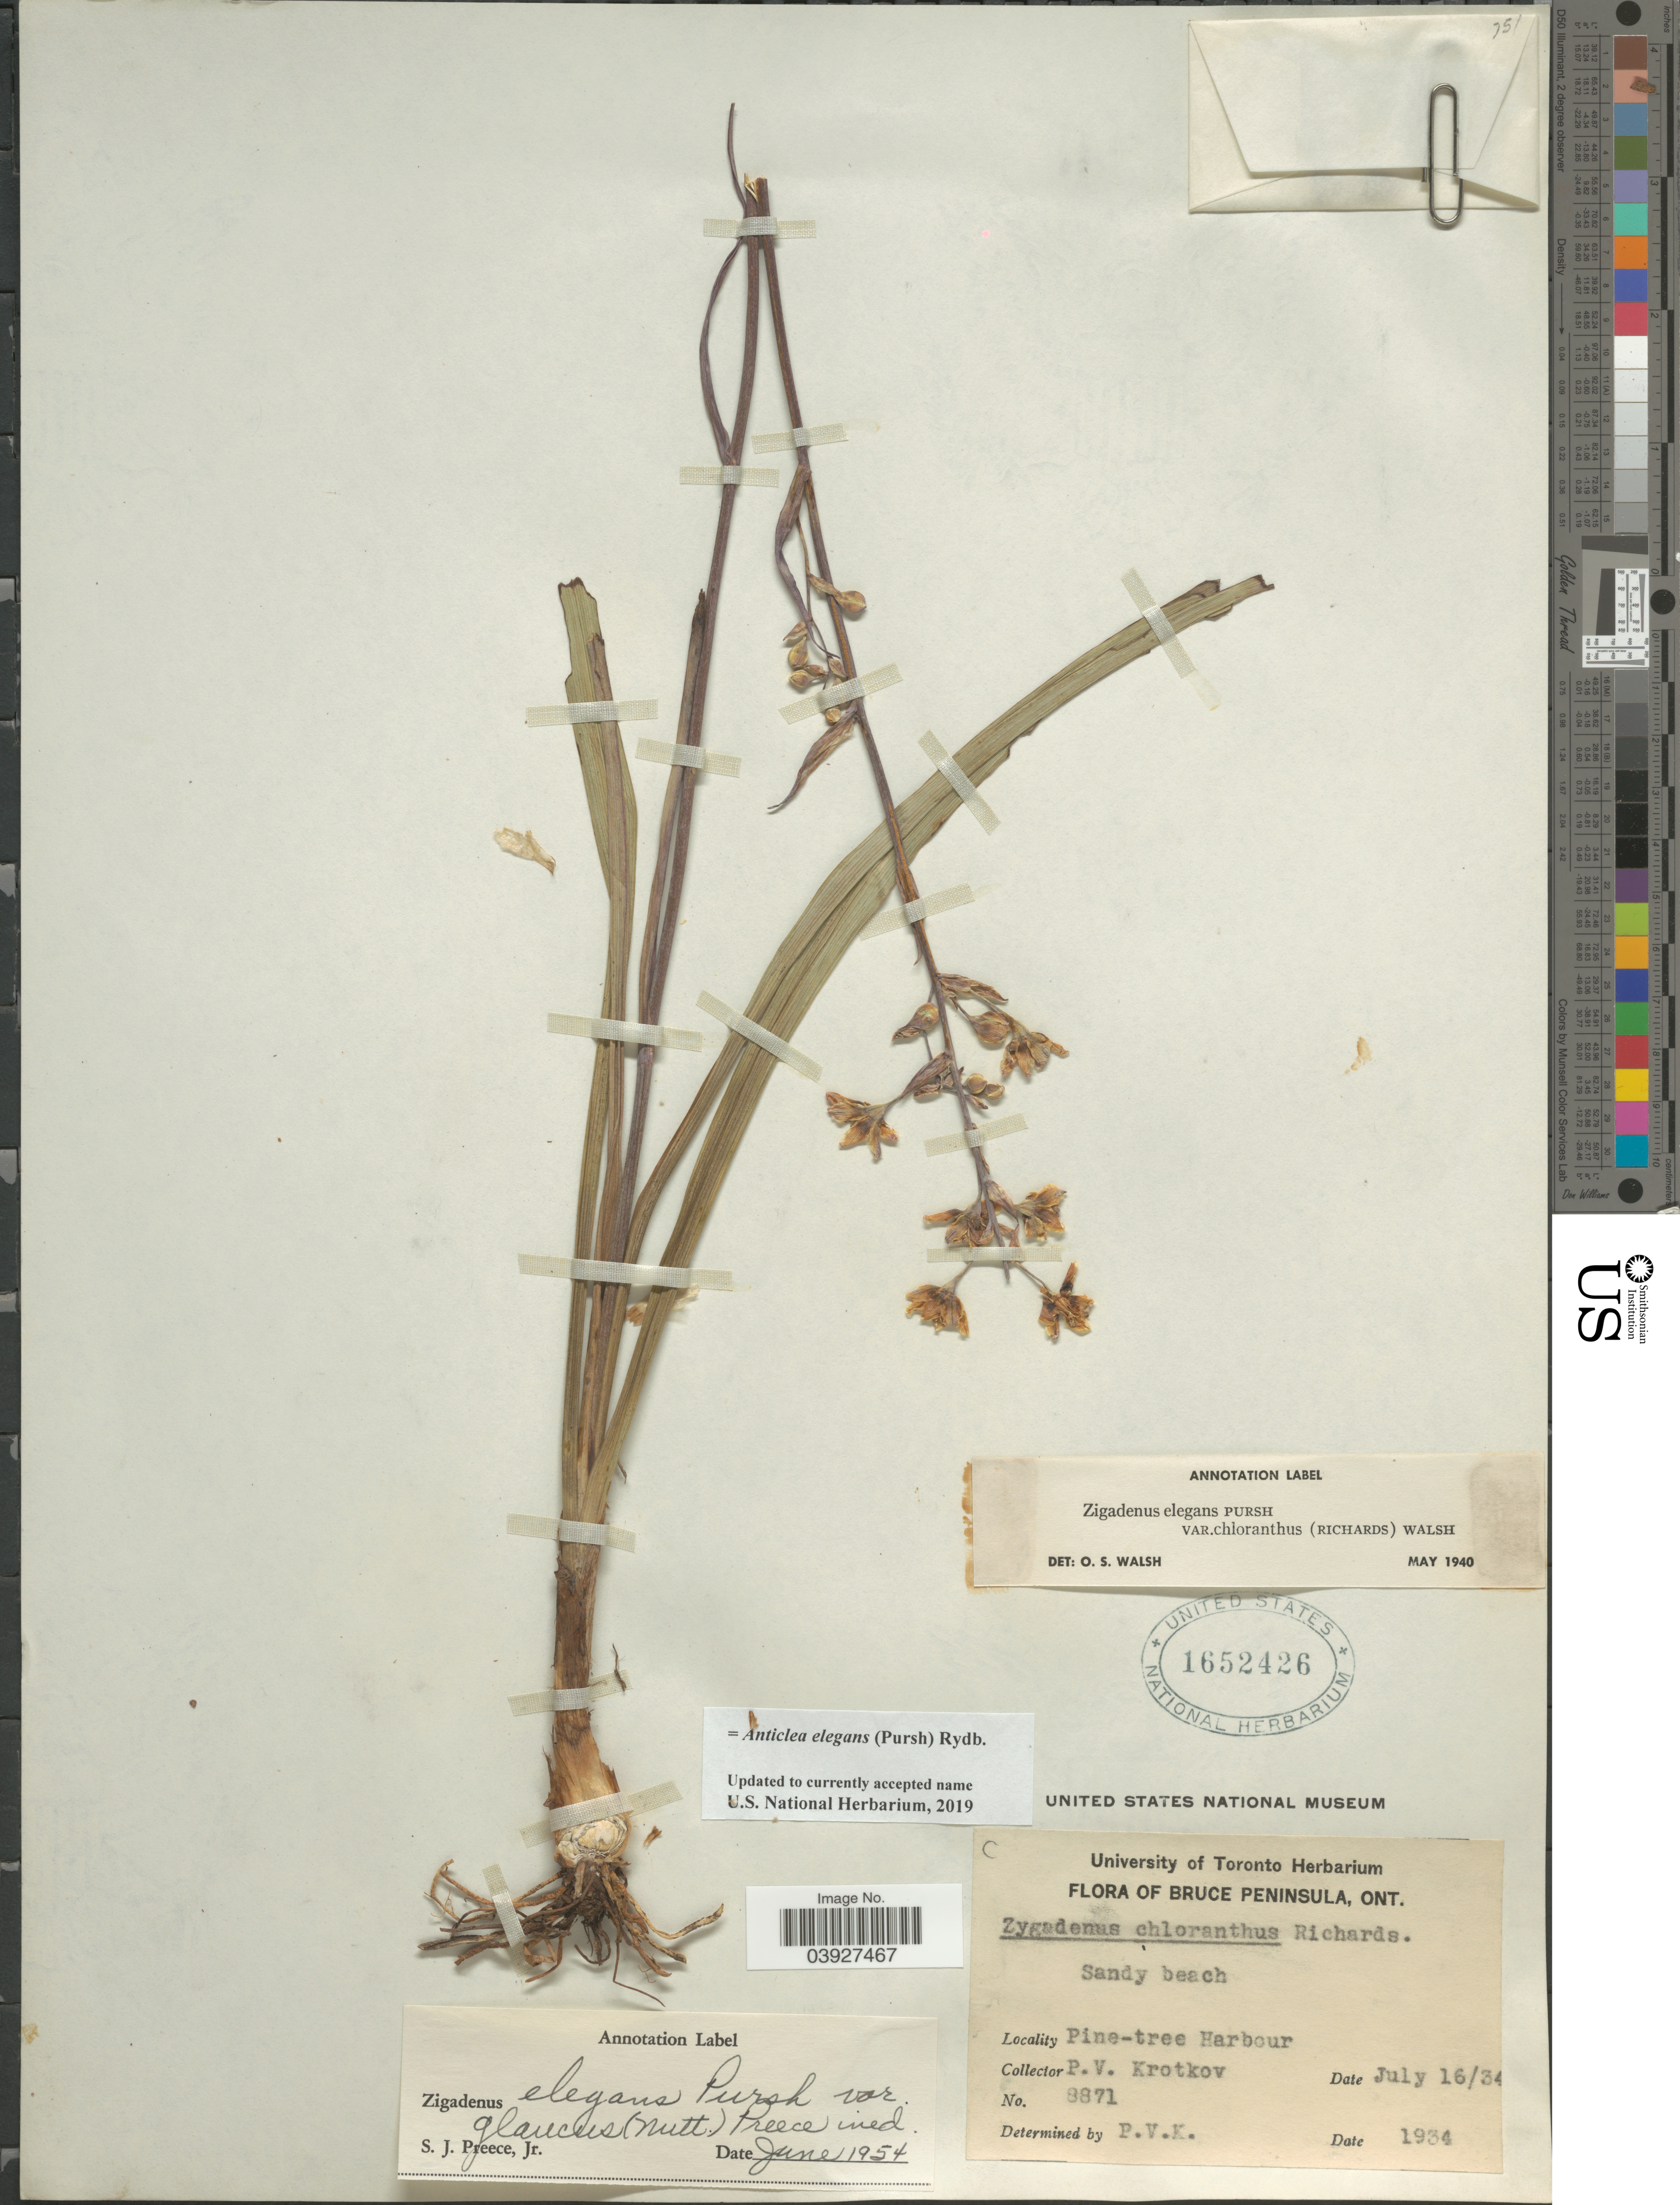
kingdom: Plantae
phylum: Tracheophyta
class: Liliopsida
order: Liliales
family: Melanthiaceae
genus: Anticlea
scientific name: Anticlea elegans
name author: (Pursh) Rydb.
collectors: P. V. Krotkov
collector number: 8871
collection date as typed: Transcribed d/m/y: 16/7/34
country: Canada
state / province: Ontario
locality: Bruce Peninsula. Sandy beach. Pine-tree Harbour.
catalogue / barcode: US 1652426